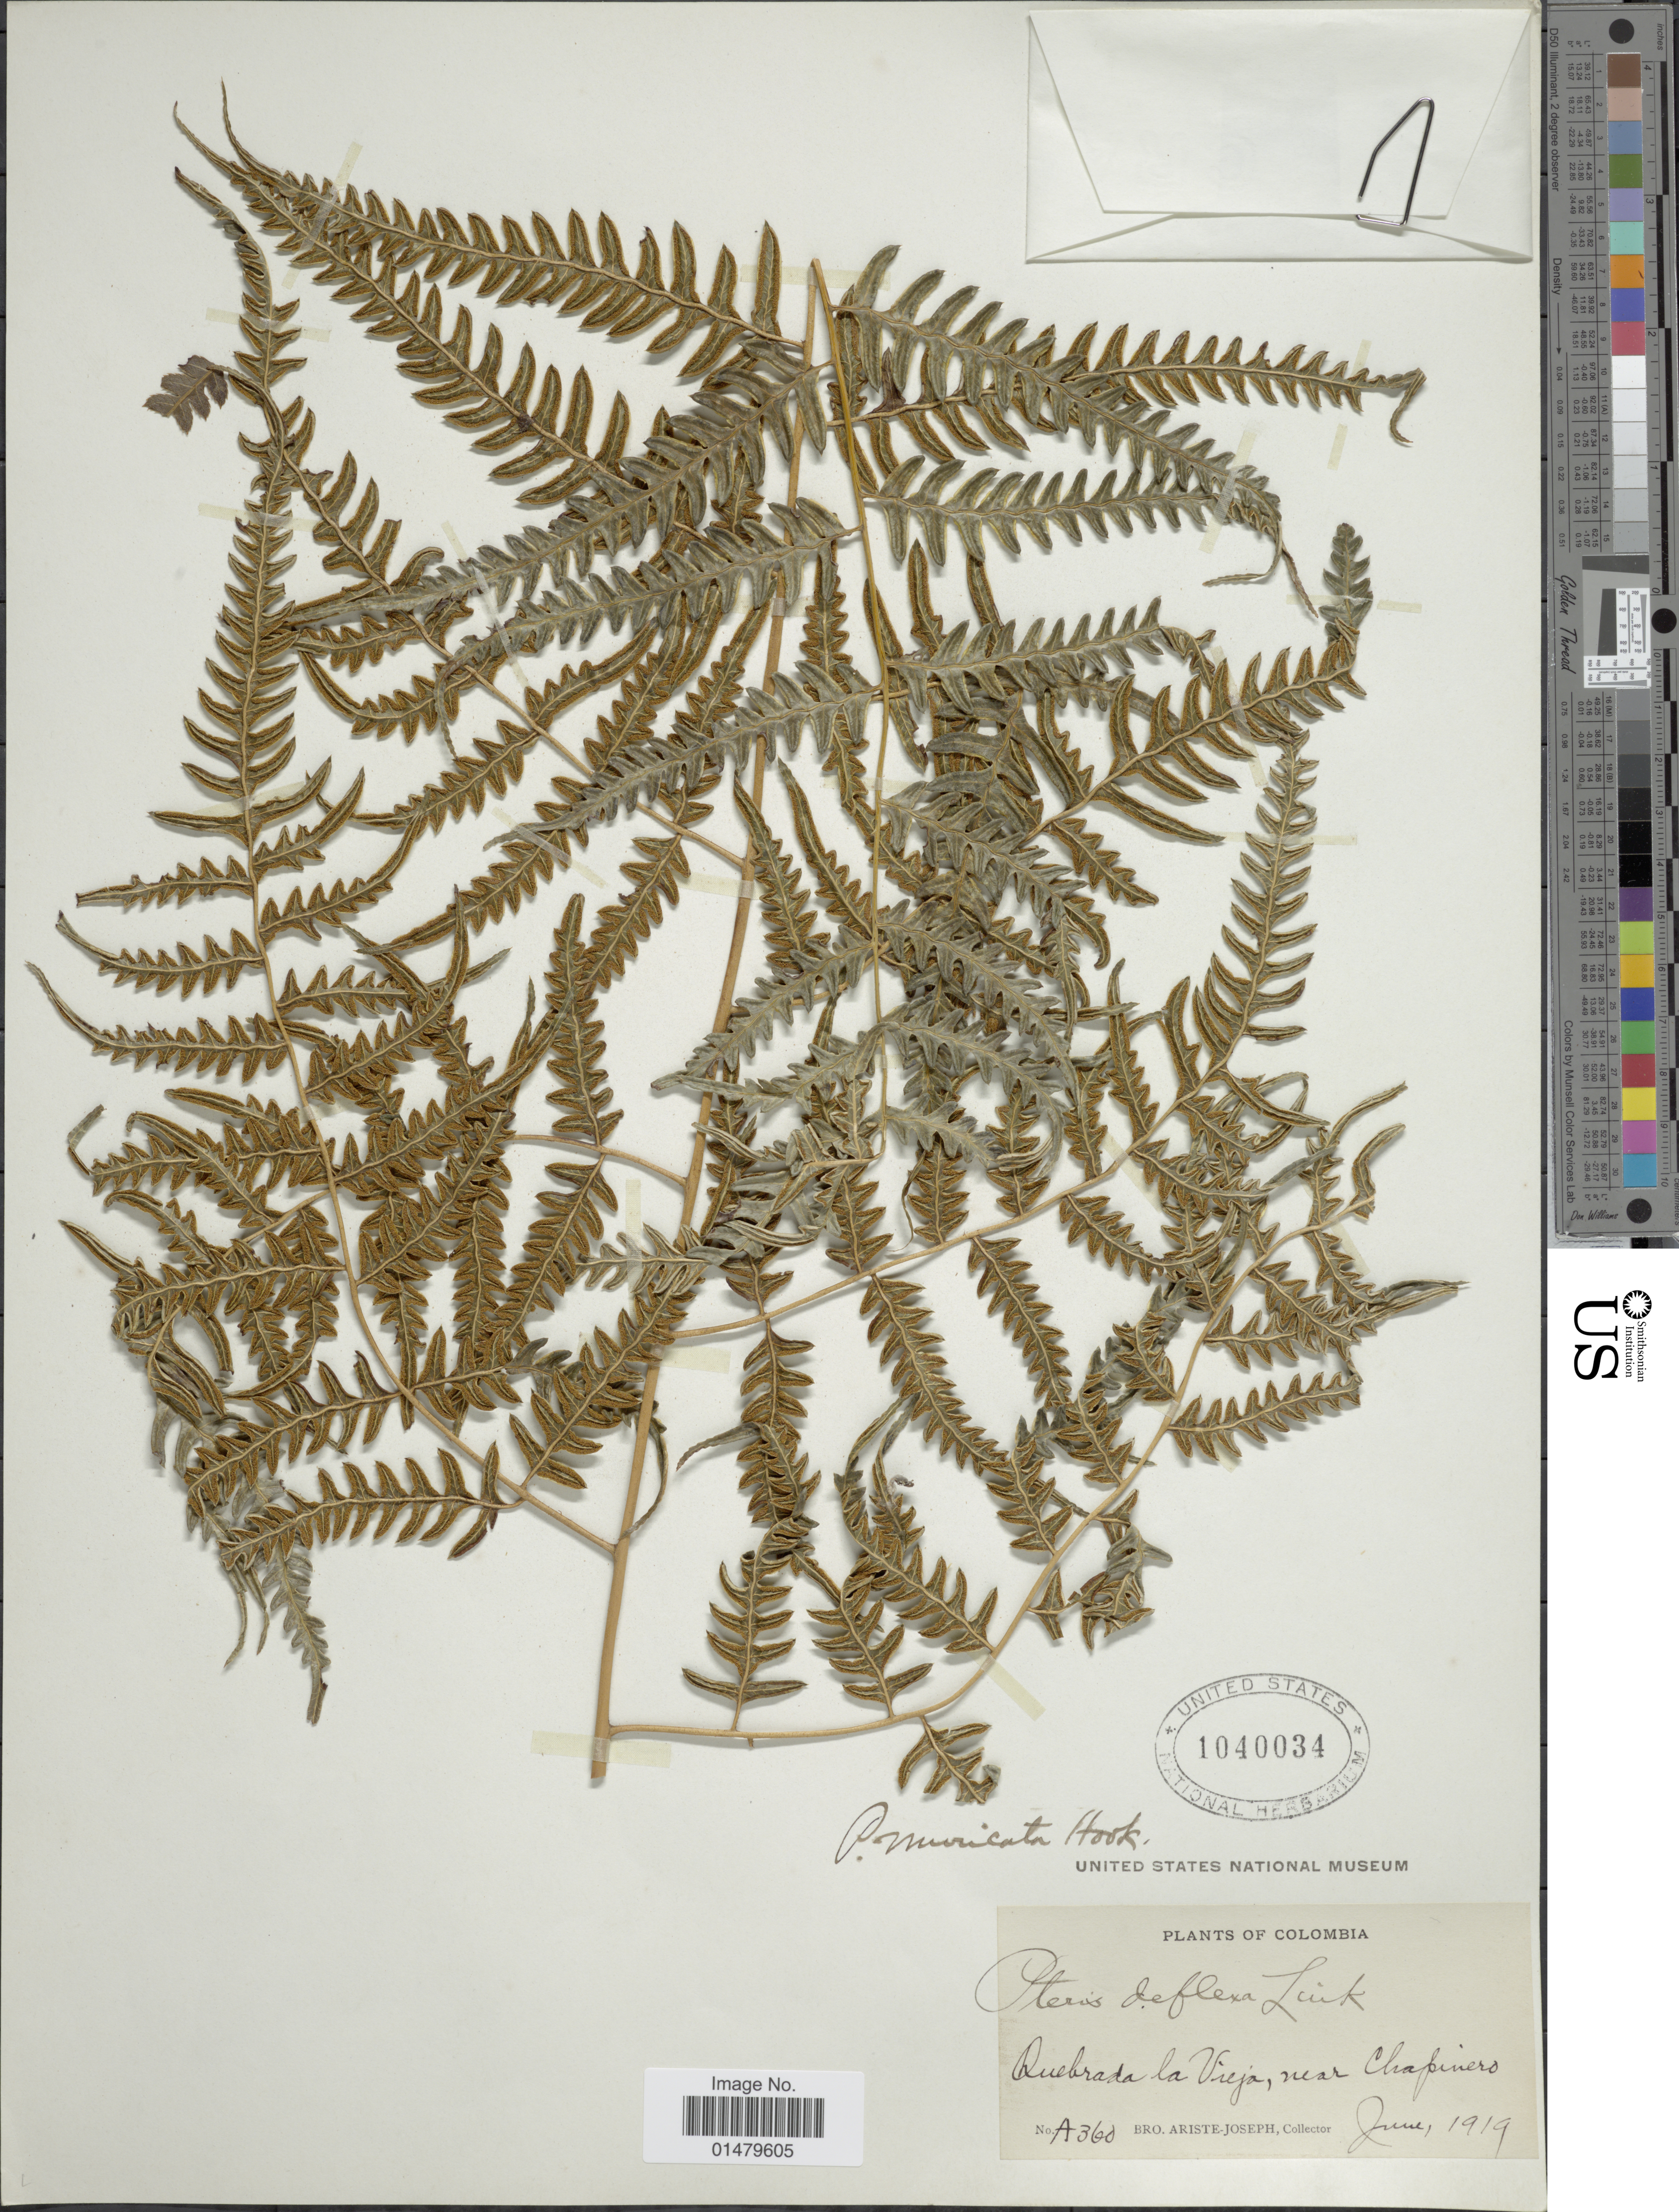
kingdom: Plantae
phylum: Tracheophyta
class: Polypodiopsida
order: Polypodiales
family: Pteridaceae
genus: Pteris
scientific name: Pteris muricata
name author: Rosenst.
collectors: Bro. Ariste-Joseph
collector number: A360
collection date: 1919-06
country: Colombia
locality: Quebrada la Vieja, near Chapinero.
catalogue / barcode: US 1040034